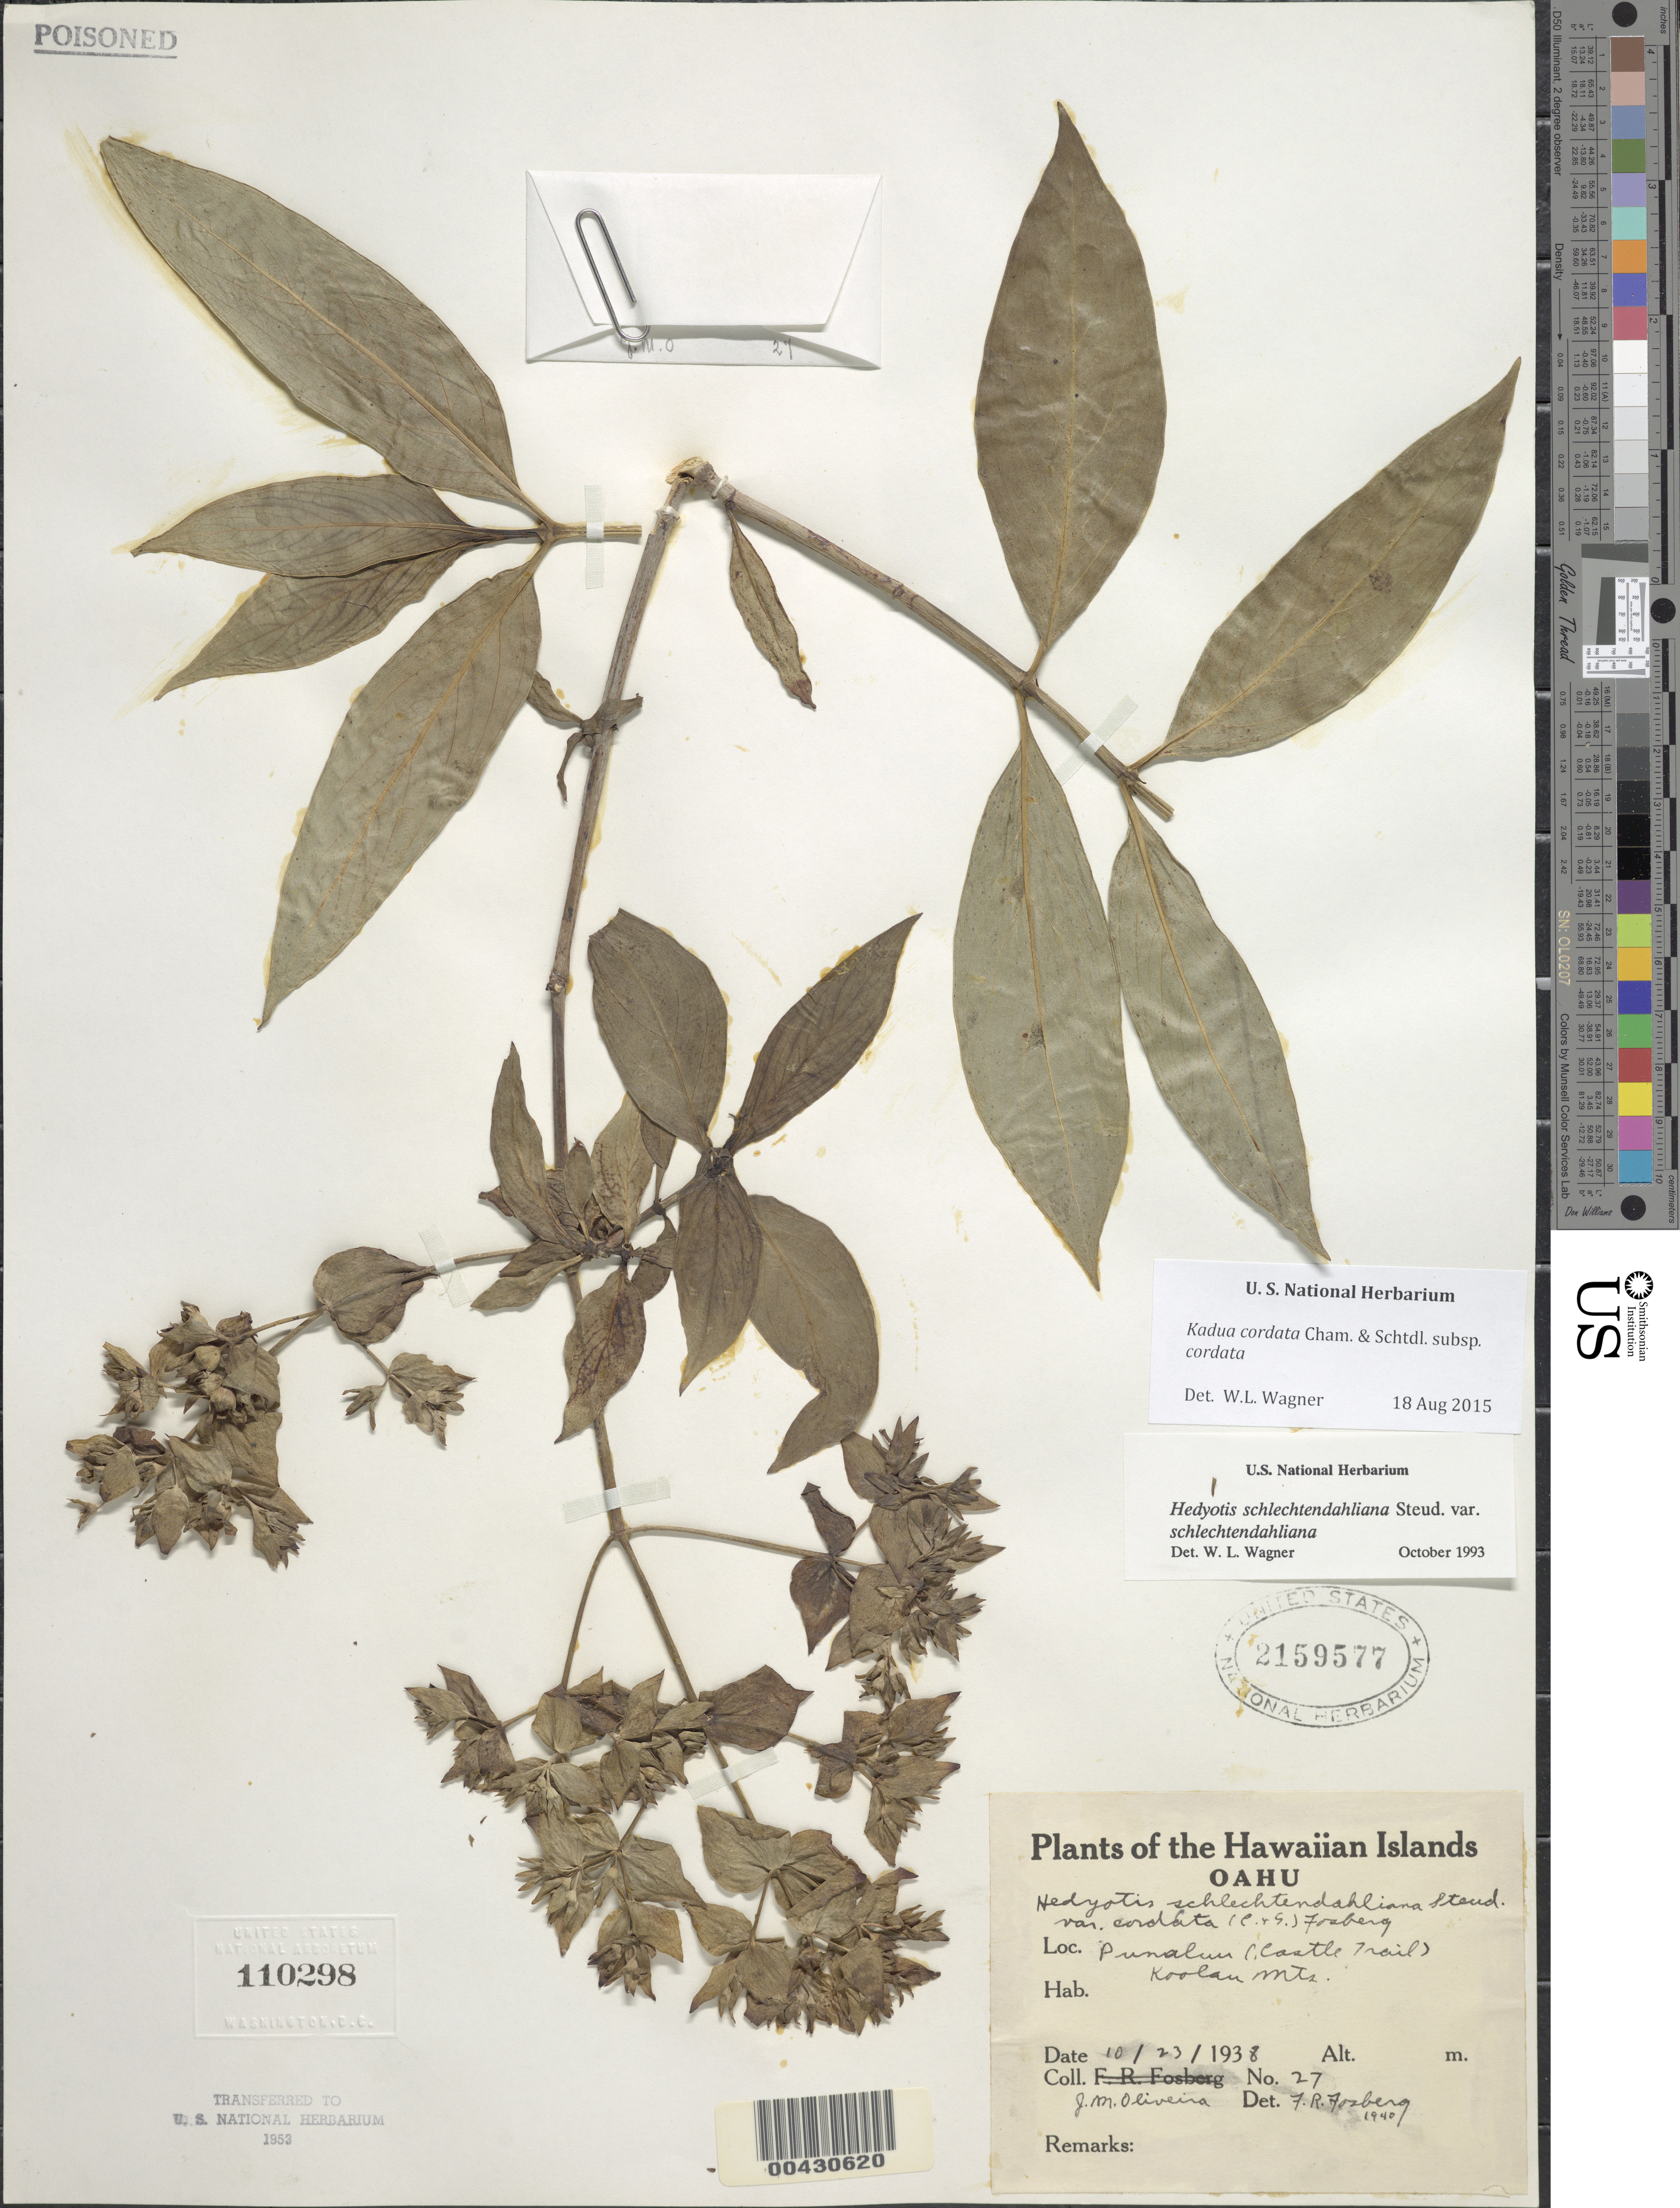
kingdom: Plantae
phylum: Tracheophyta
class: Magnoliopsida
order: Gentianales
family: Rubiaceae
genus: Kadua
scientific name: Kadua cordata subsp. cordata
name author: Cham. & Schltdl.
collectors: J. Oliveira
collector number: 27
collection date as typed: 23 Oct 1938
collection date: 1938-10-23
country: United States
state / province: Hawaii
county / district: Honolulu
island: Oahu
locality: Punaluu (Castle Trail), Koolau Mountains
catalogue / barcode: US 2159577